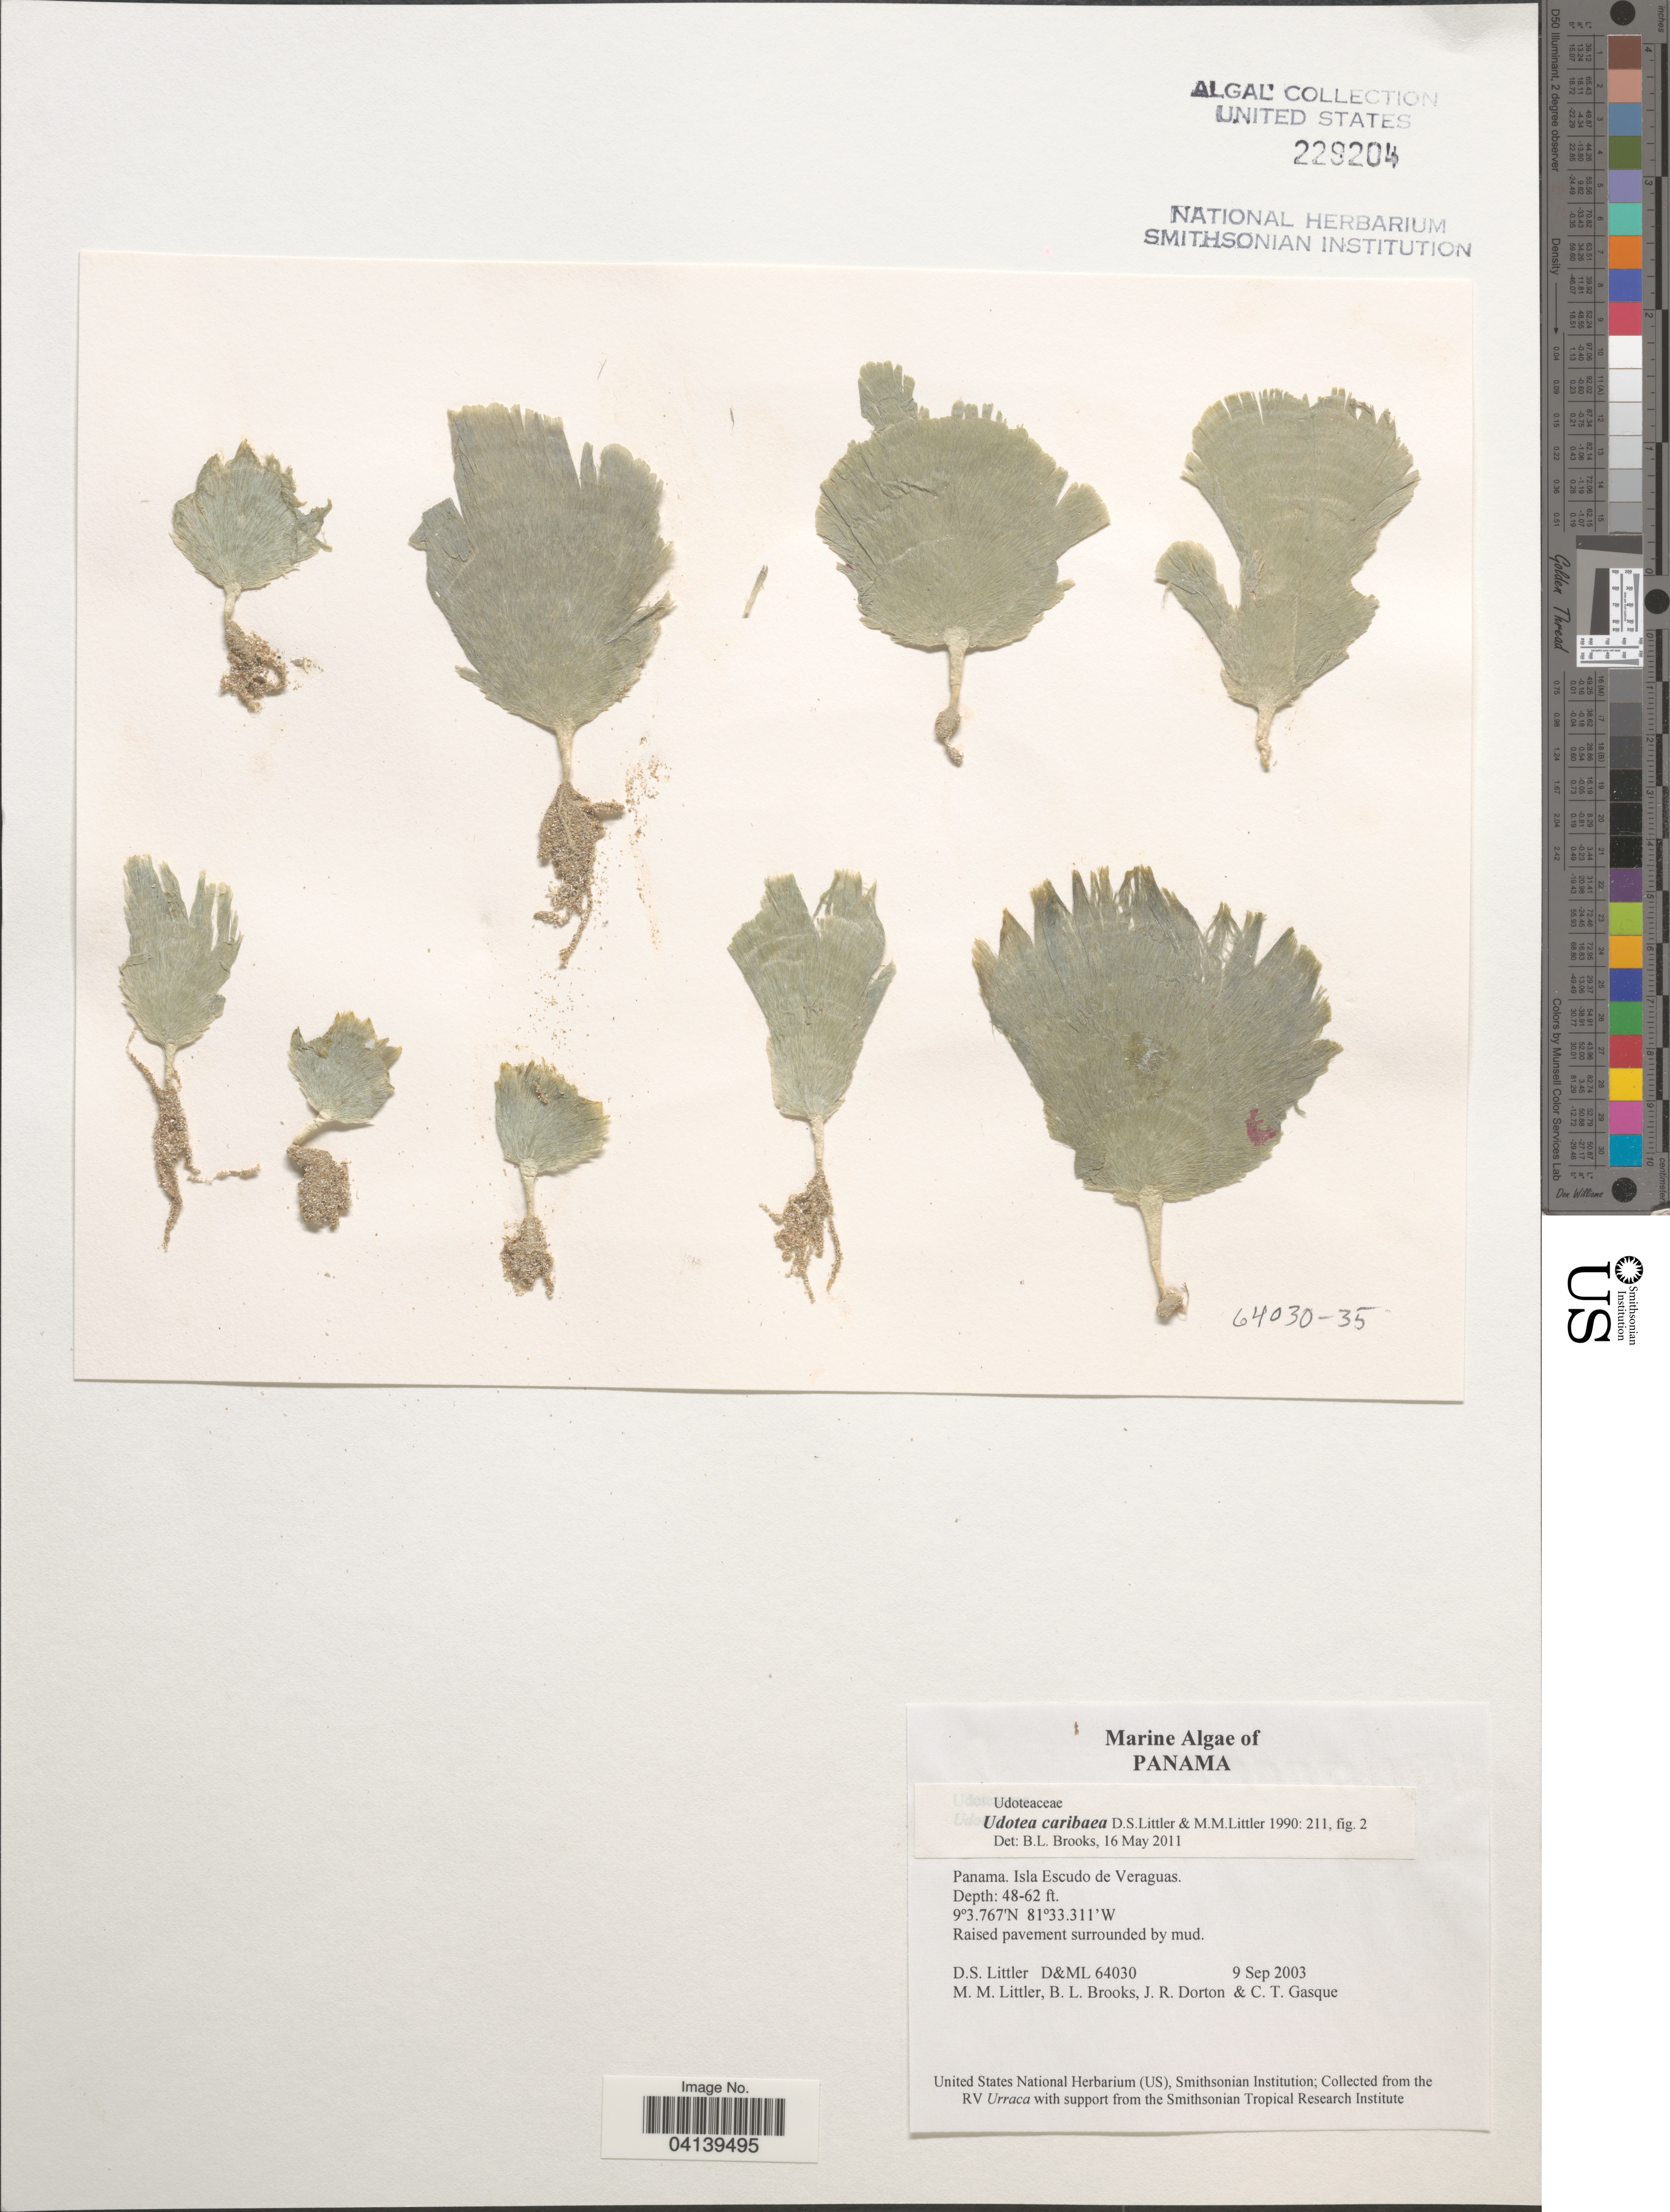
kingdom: Plantae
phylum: Chlorophyta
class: Ulvophyceae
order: Bryopsidales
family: Udoteaceae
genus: Udotea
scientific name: Udotea caribaea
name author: D.S. Littler & Littler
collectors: D. S. Littler, B. Brooks, J. Dorton & C. Gasque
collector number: D&ML64030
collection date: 2003-09-09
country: Panama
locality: Isla Escudo de Veraguas.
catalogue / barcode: US 229204